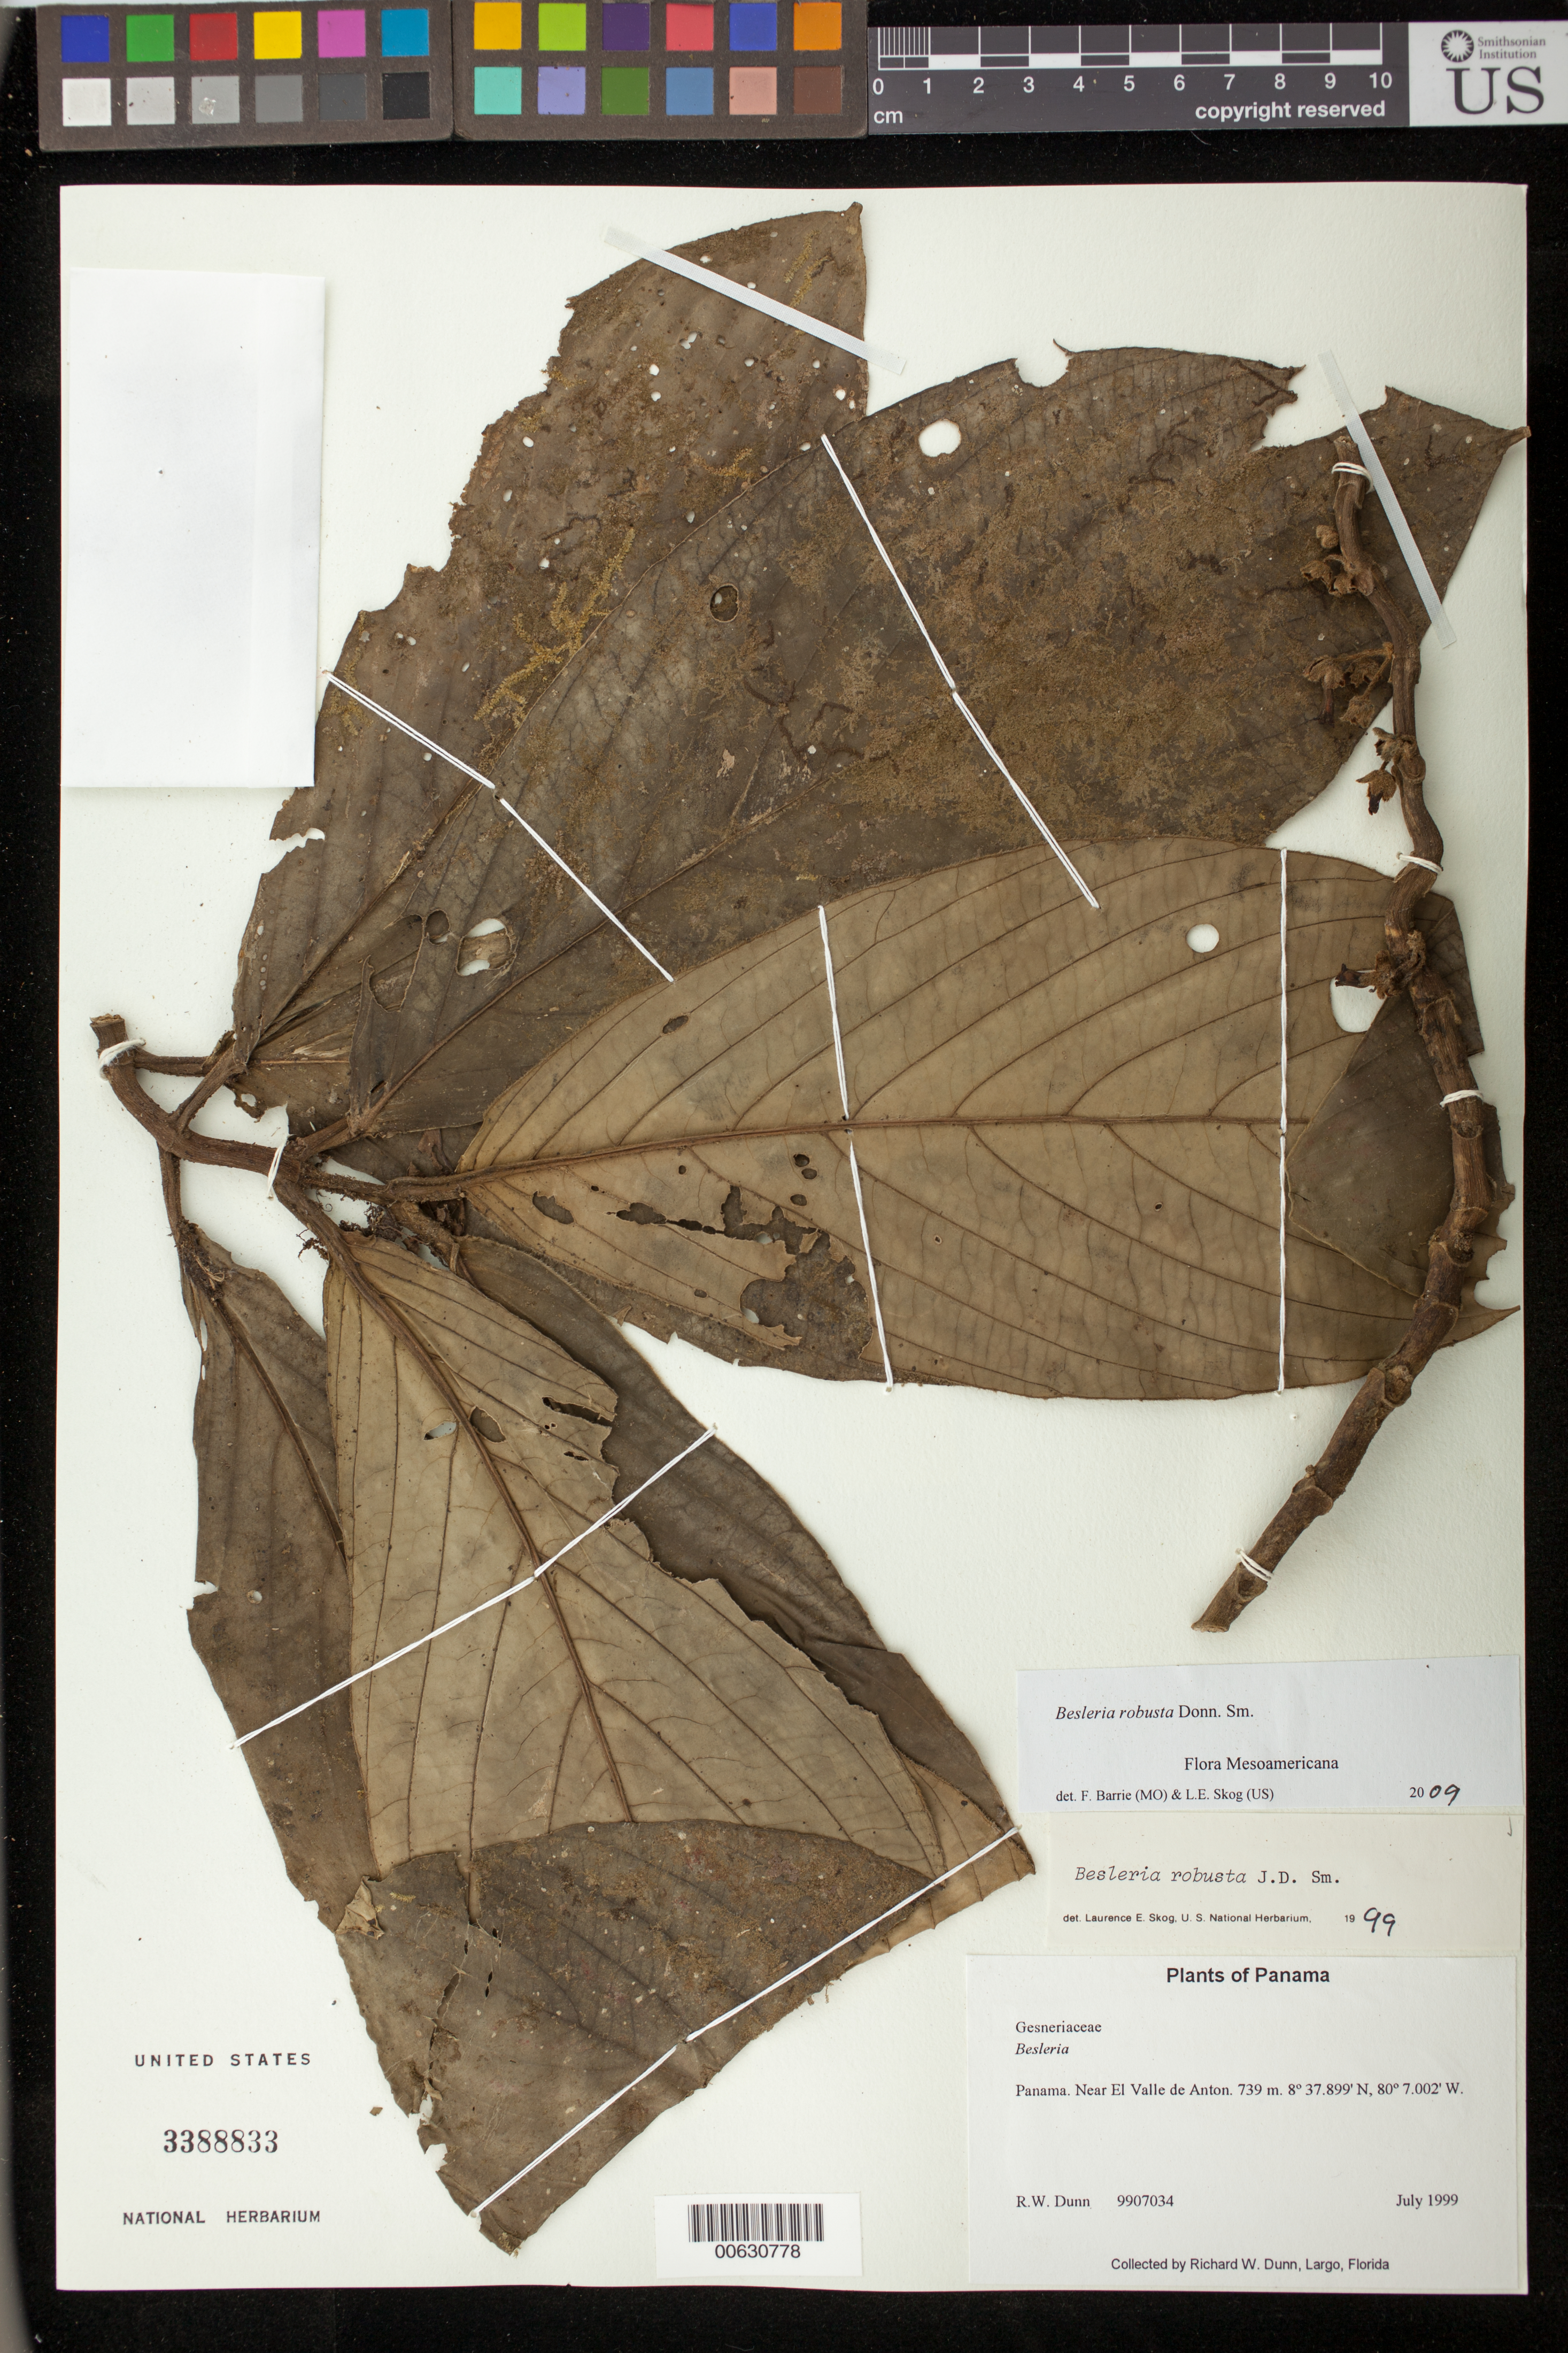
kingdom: Plantae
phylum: Tracheophyta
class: Magnoliopsida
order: Lamiales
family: Gesneriaceae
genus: Besleria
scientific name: Besleria robusta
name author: Donn. Sm.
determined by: Skog, Laurence E.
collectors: R. Dunn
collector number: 9907034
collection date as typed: Jul 1999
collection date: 1999-07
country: Panama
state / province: Coclé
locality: Near El Valle de Anton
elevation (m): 739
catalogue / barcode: US 3388833